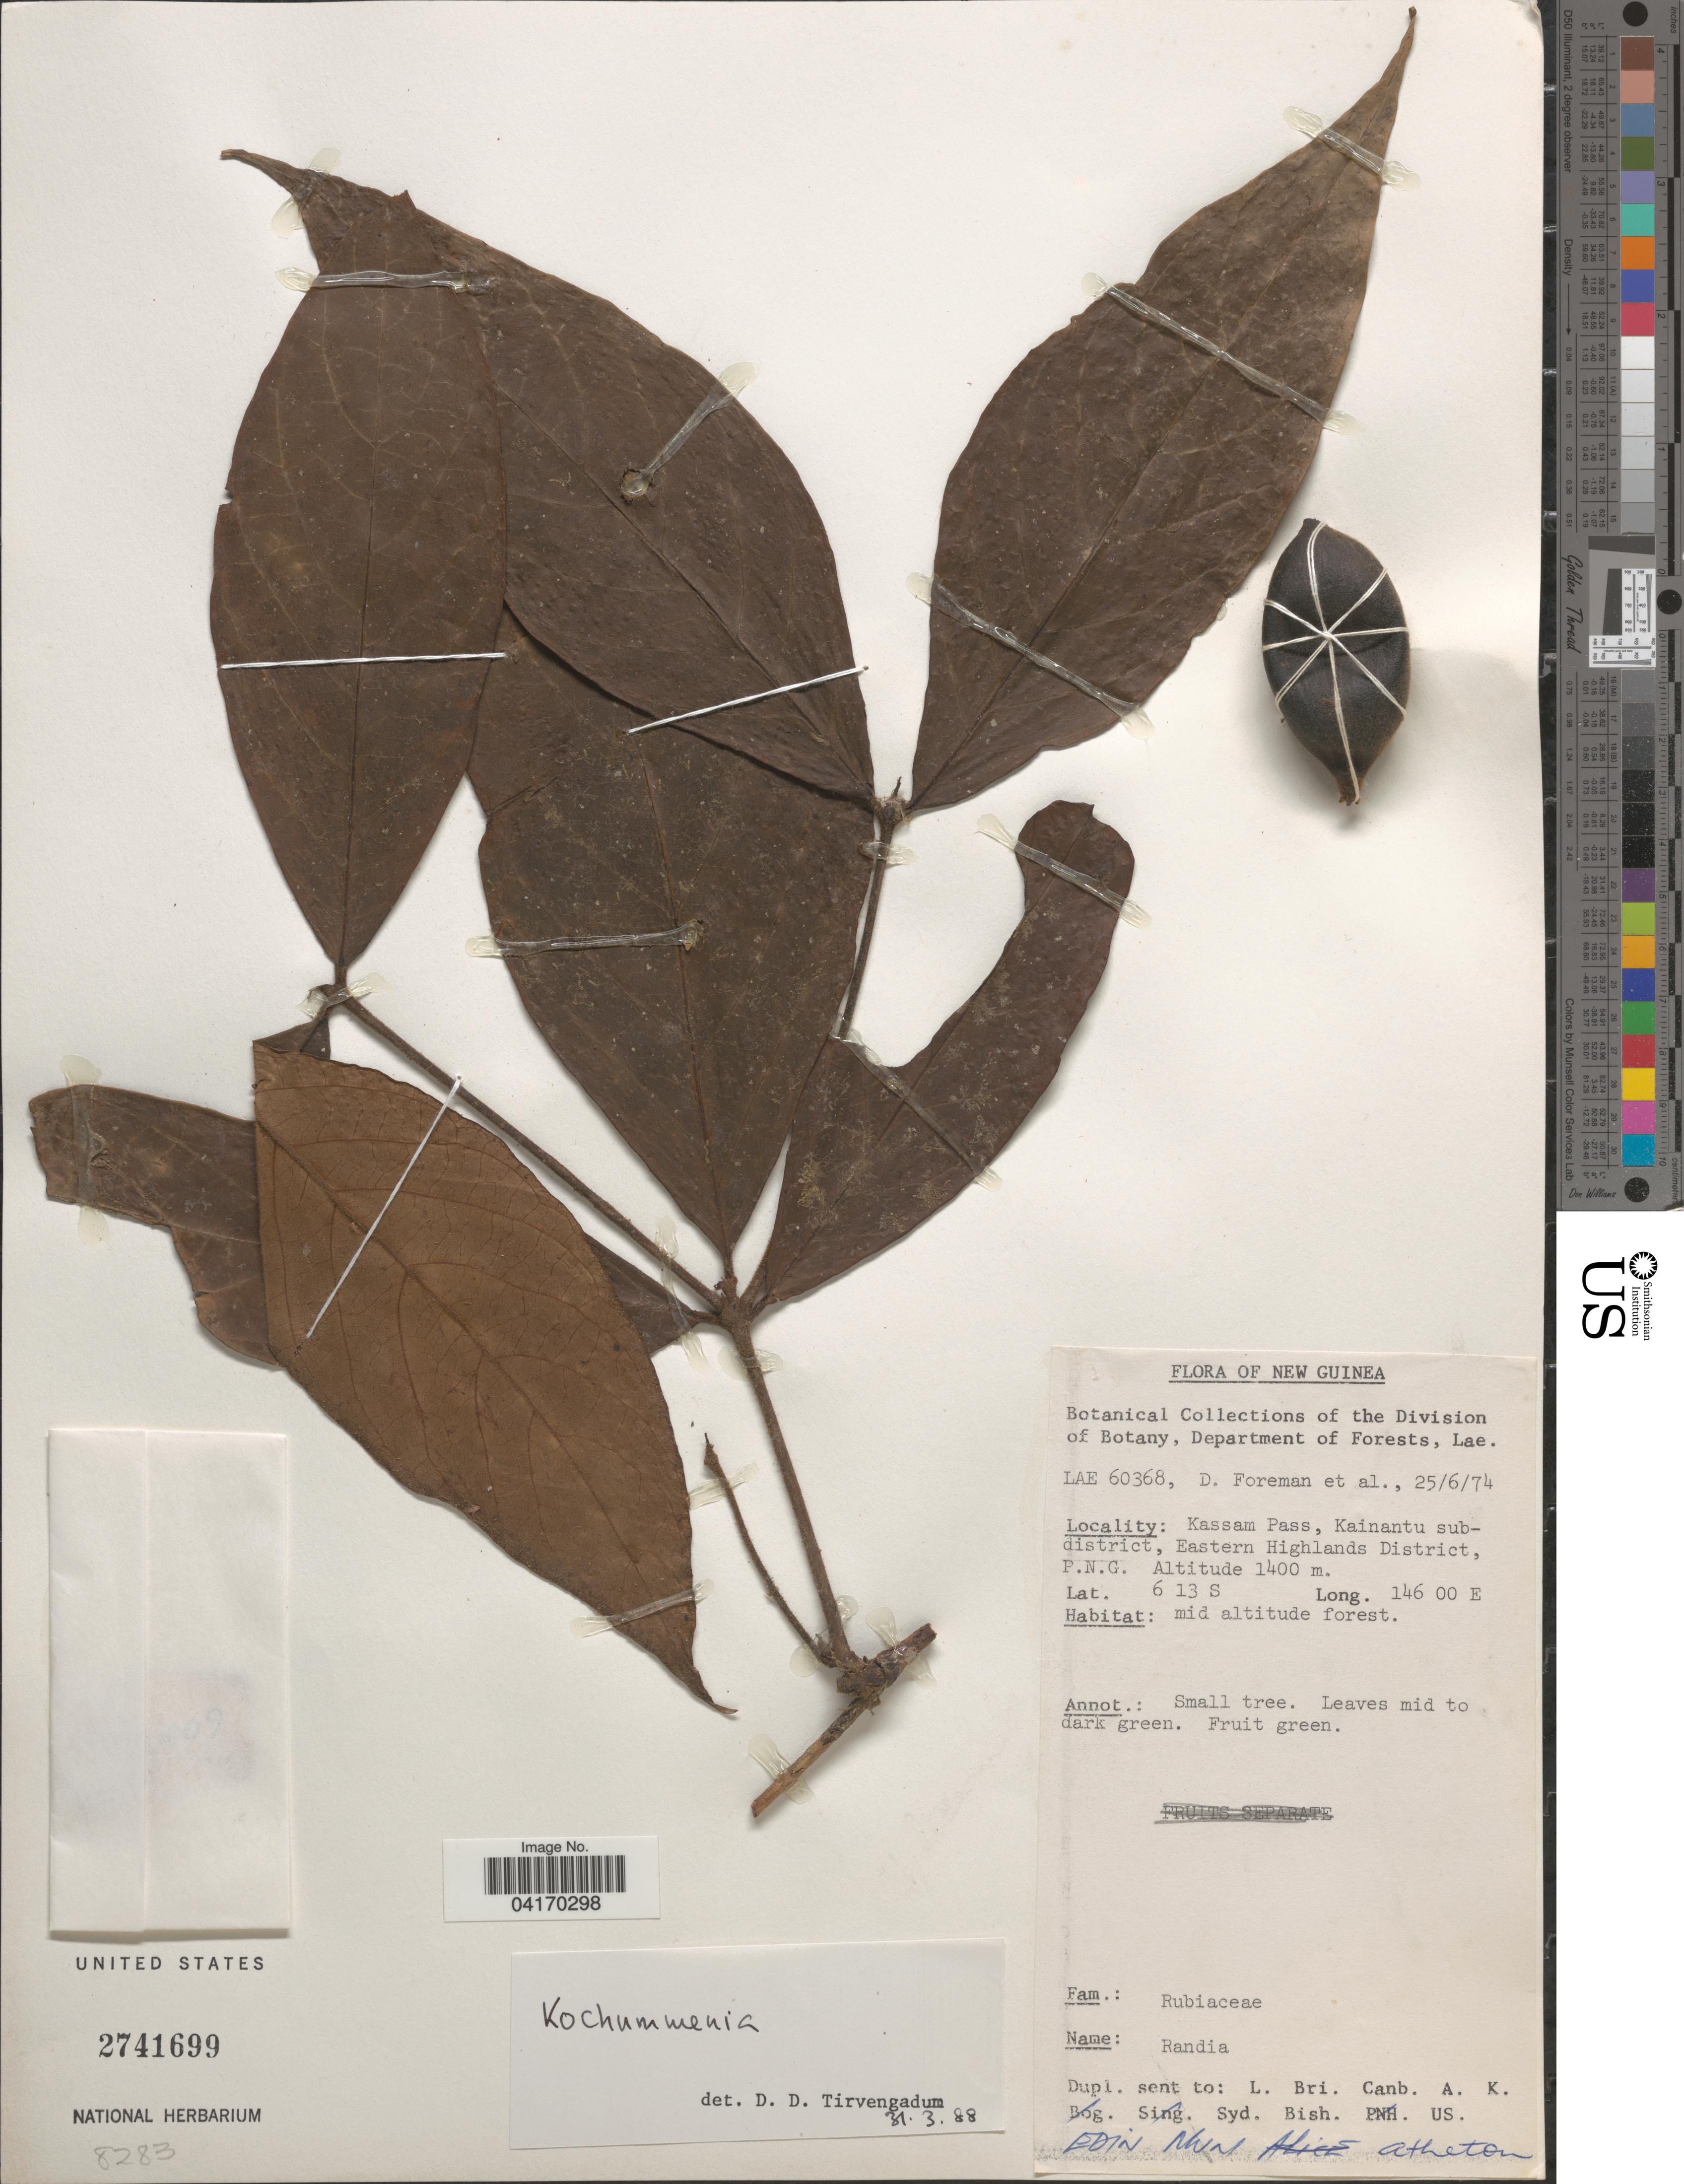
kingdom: Plantae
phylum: Tracheophyta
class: Magnoliopsida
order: Gentianales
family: Rubiaceae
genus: Kochummenia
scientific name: Kochummenia sp.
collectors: D. Foreman & et al.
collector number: LAE 60368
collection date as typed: Transcribed d/m/y: 25/6/74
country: Papua New Guinea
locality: New Guinea. Kassam Pass, Kainantu sub-district, Eastern Highlands District, P.N.G.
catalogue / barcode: US 2741699